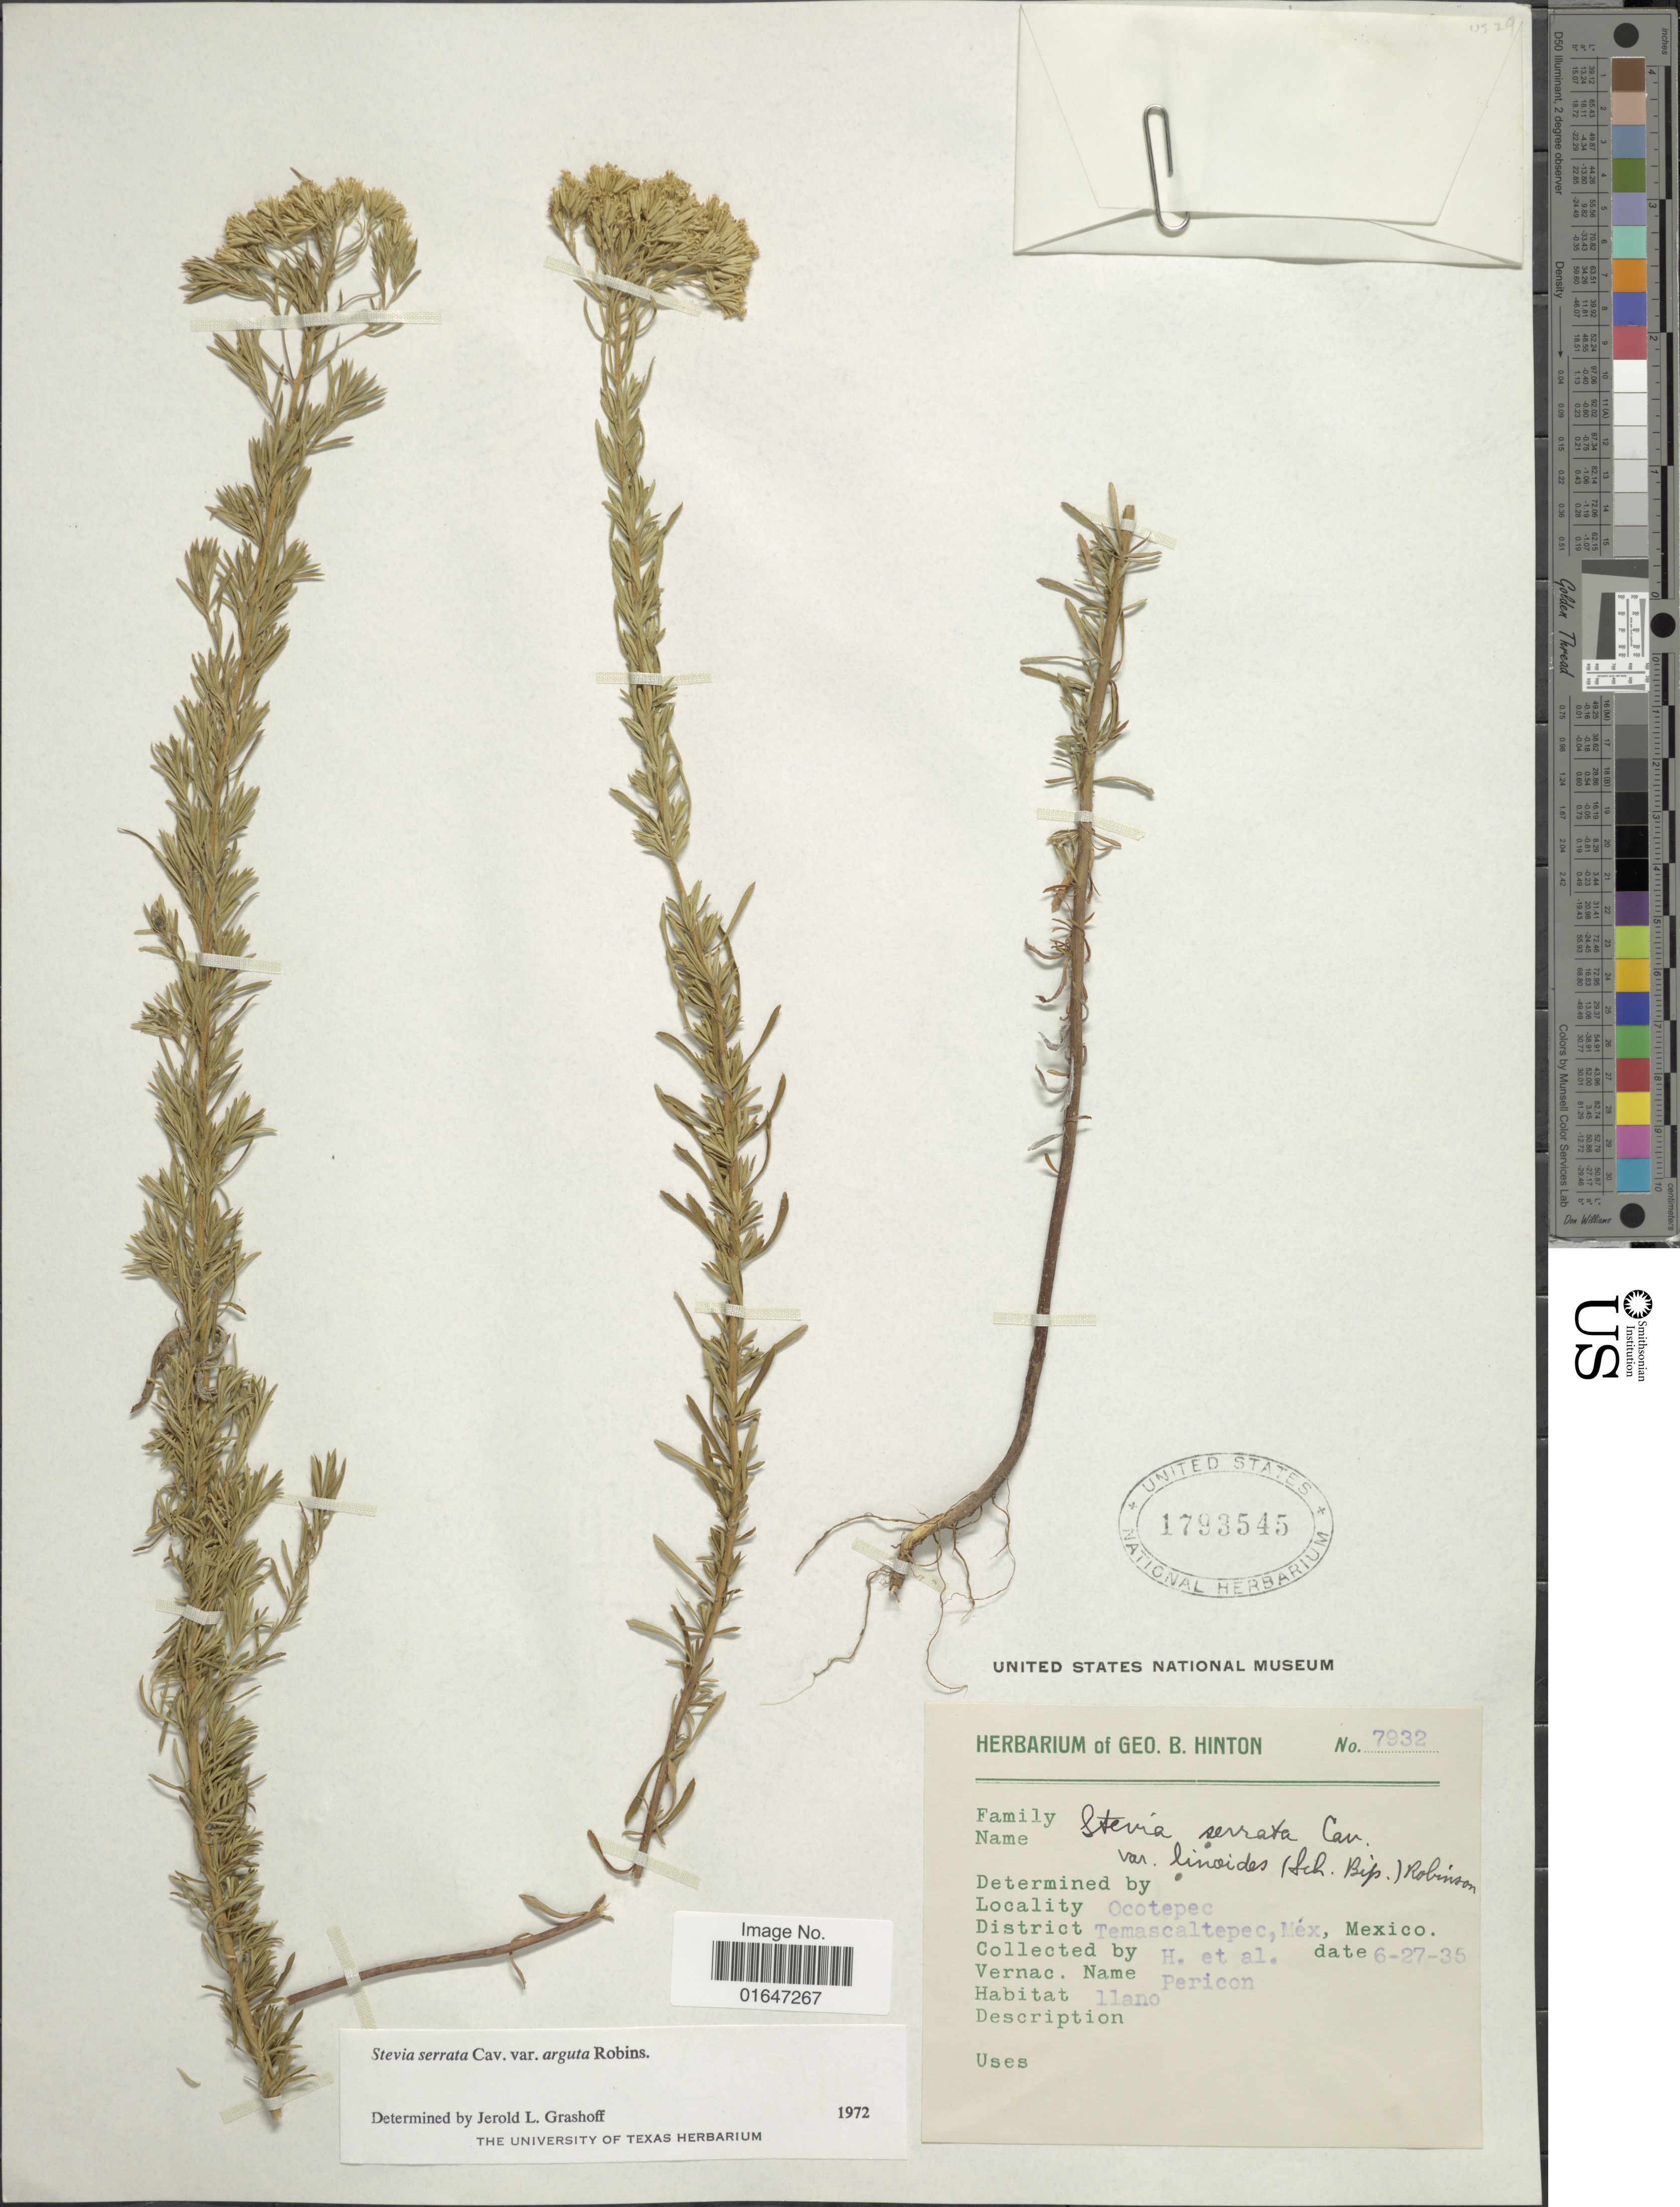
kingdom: Plantae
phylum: Tracheophyta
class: Magnoliopsida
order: Asterales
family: Asteraceae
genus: Stevia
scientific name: Stevia serrata var. arguta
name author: B.L. Rob.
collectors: G. B. Hinton & et al.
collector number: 7932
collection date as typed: Transcribed d/m/y: 27/6/35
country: Mexico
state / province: México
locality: Ocotepec, Temascaltepec, Mex, Mexico.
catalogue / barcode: US 1793545